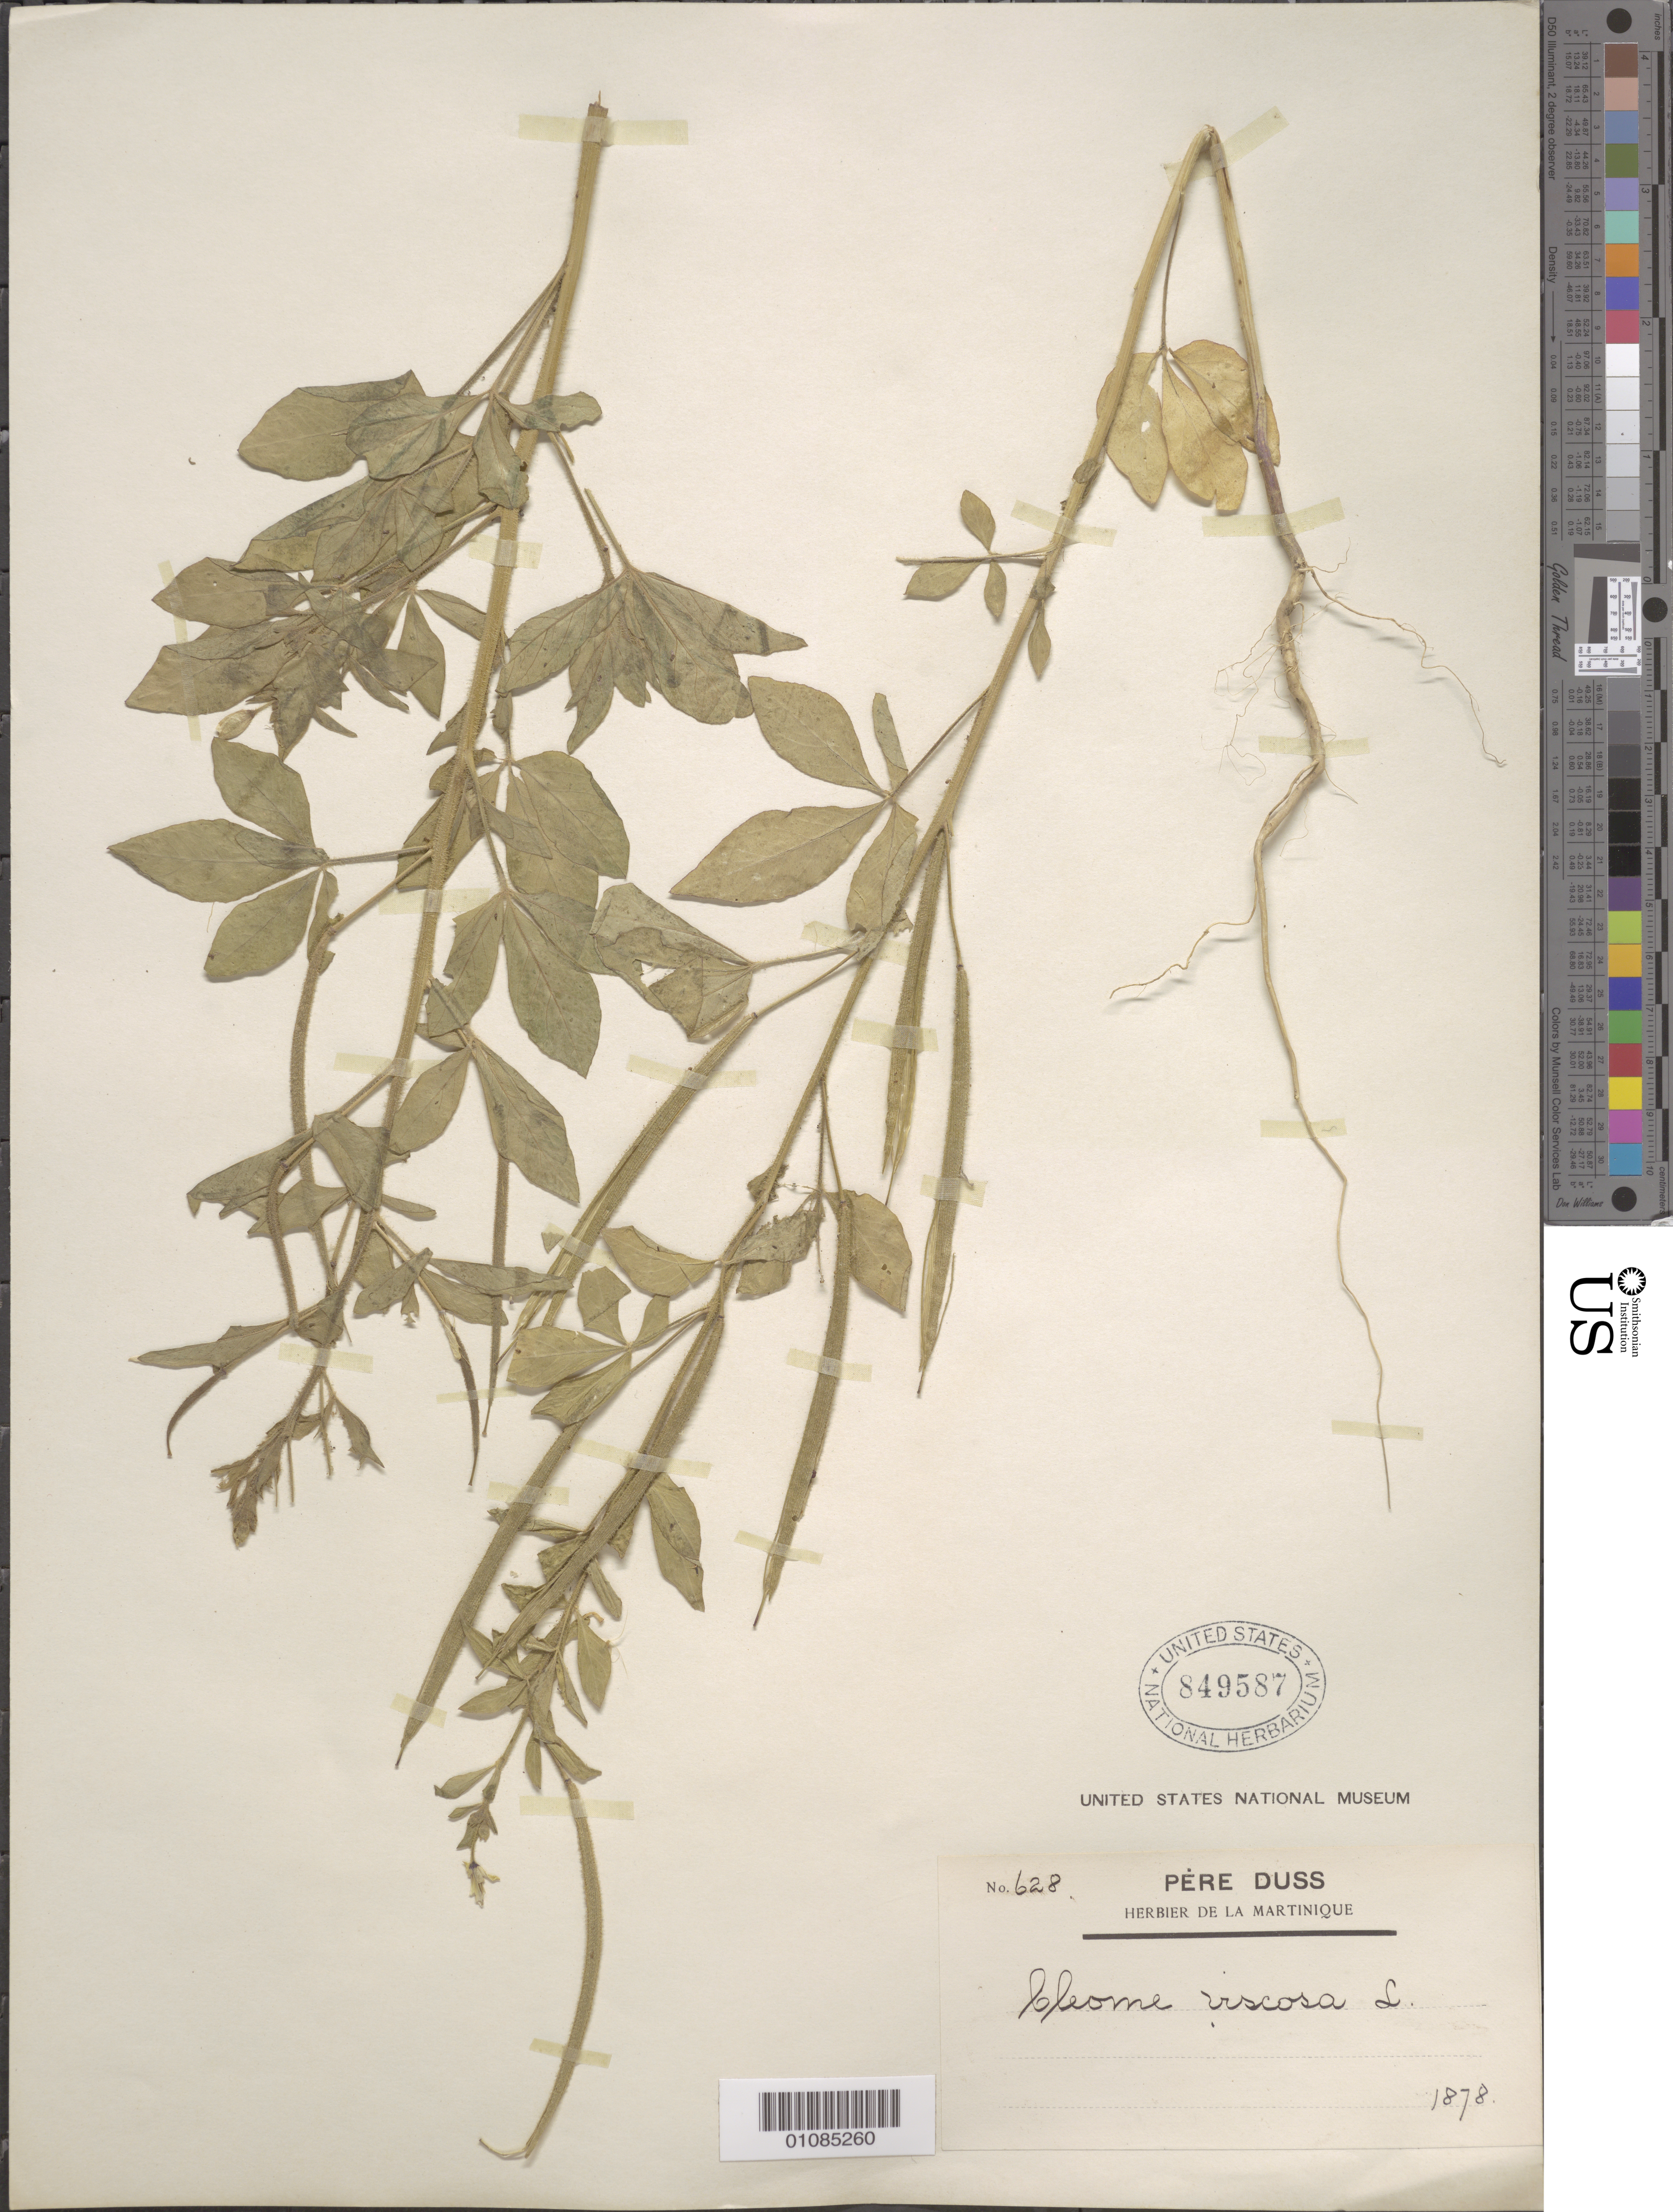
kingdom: Plantae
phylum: Tracheophyta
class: Magnoliopsida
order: Brassicales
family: Cleomaceae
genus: Arivela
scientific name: Arivela viscosa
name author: (L.) Raf.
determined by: Strong, M. T., (US), Smithsonian Institution - National Museum of Natural History (UNITED STATES)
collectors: Père Duss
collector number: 628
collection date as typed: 1878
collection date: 1878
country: Martinique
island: Martinique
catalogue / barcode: US 849587